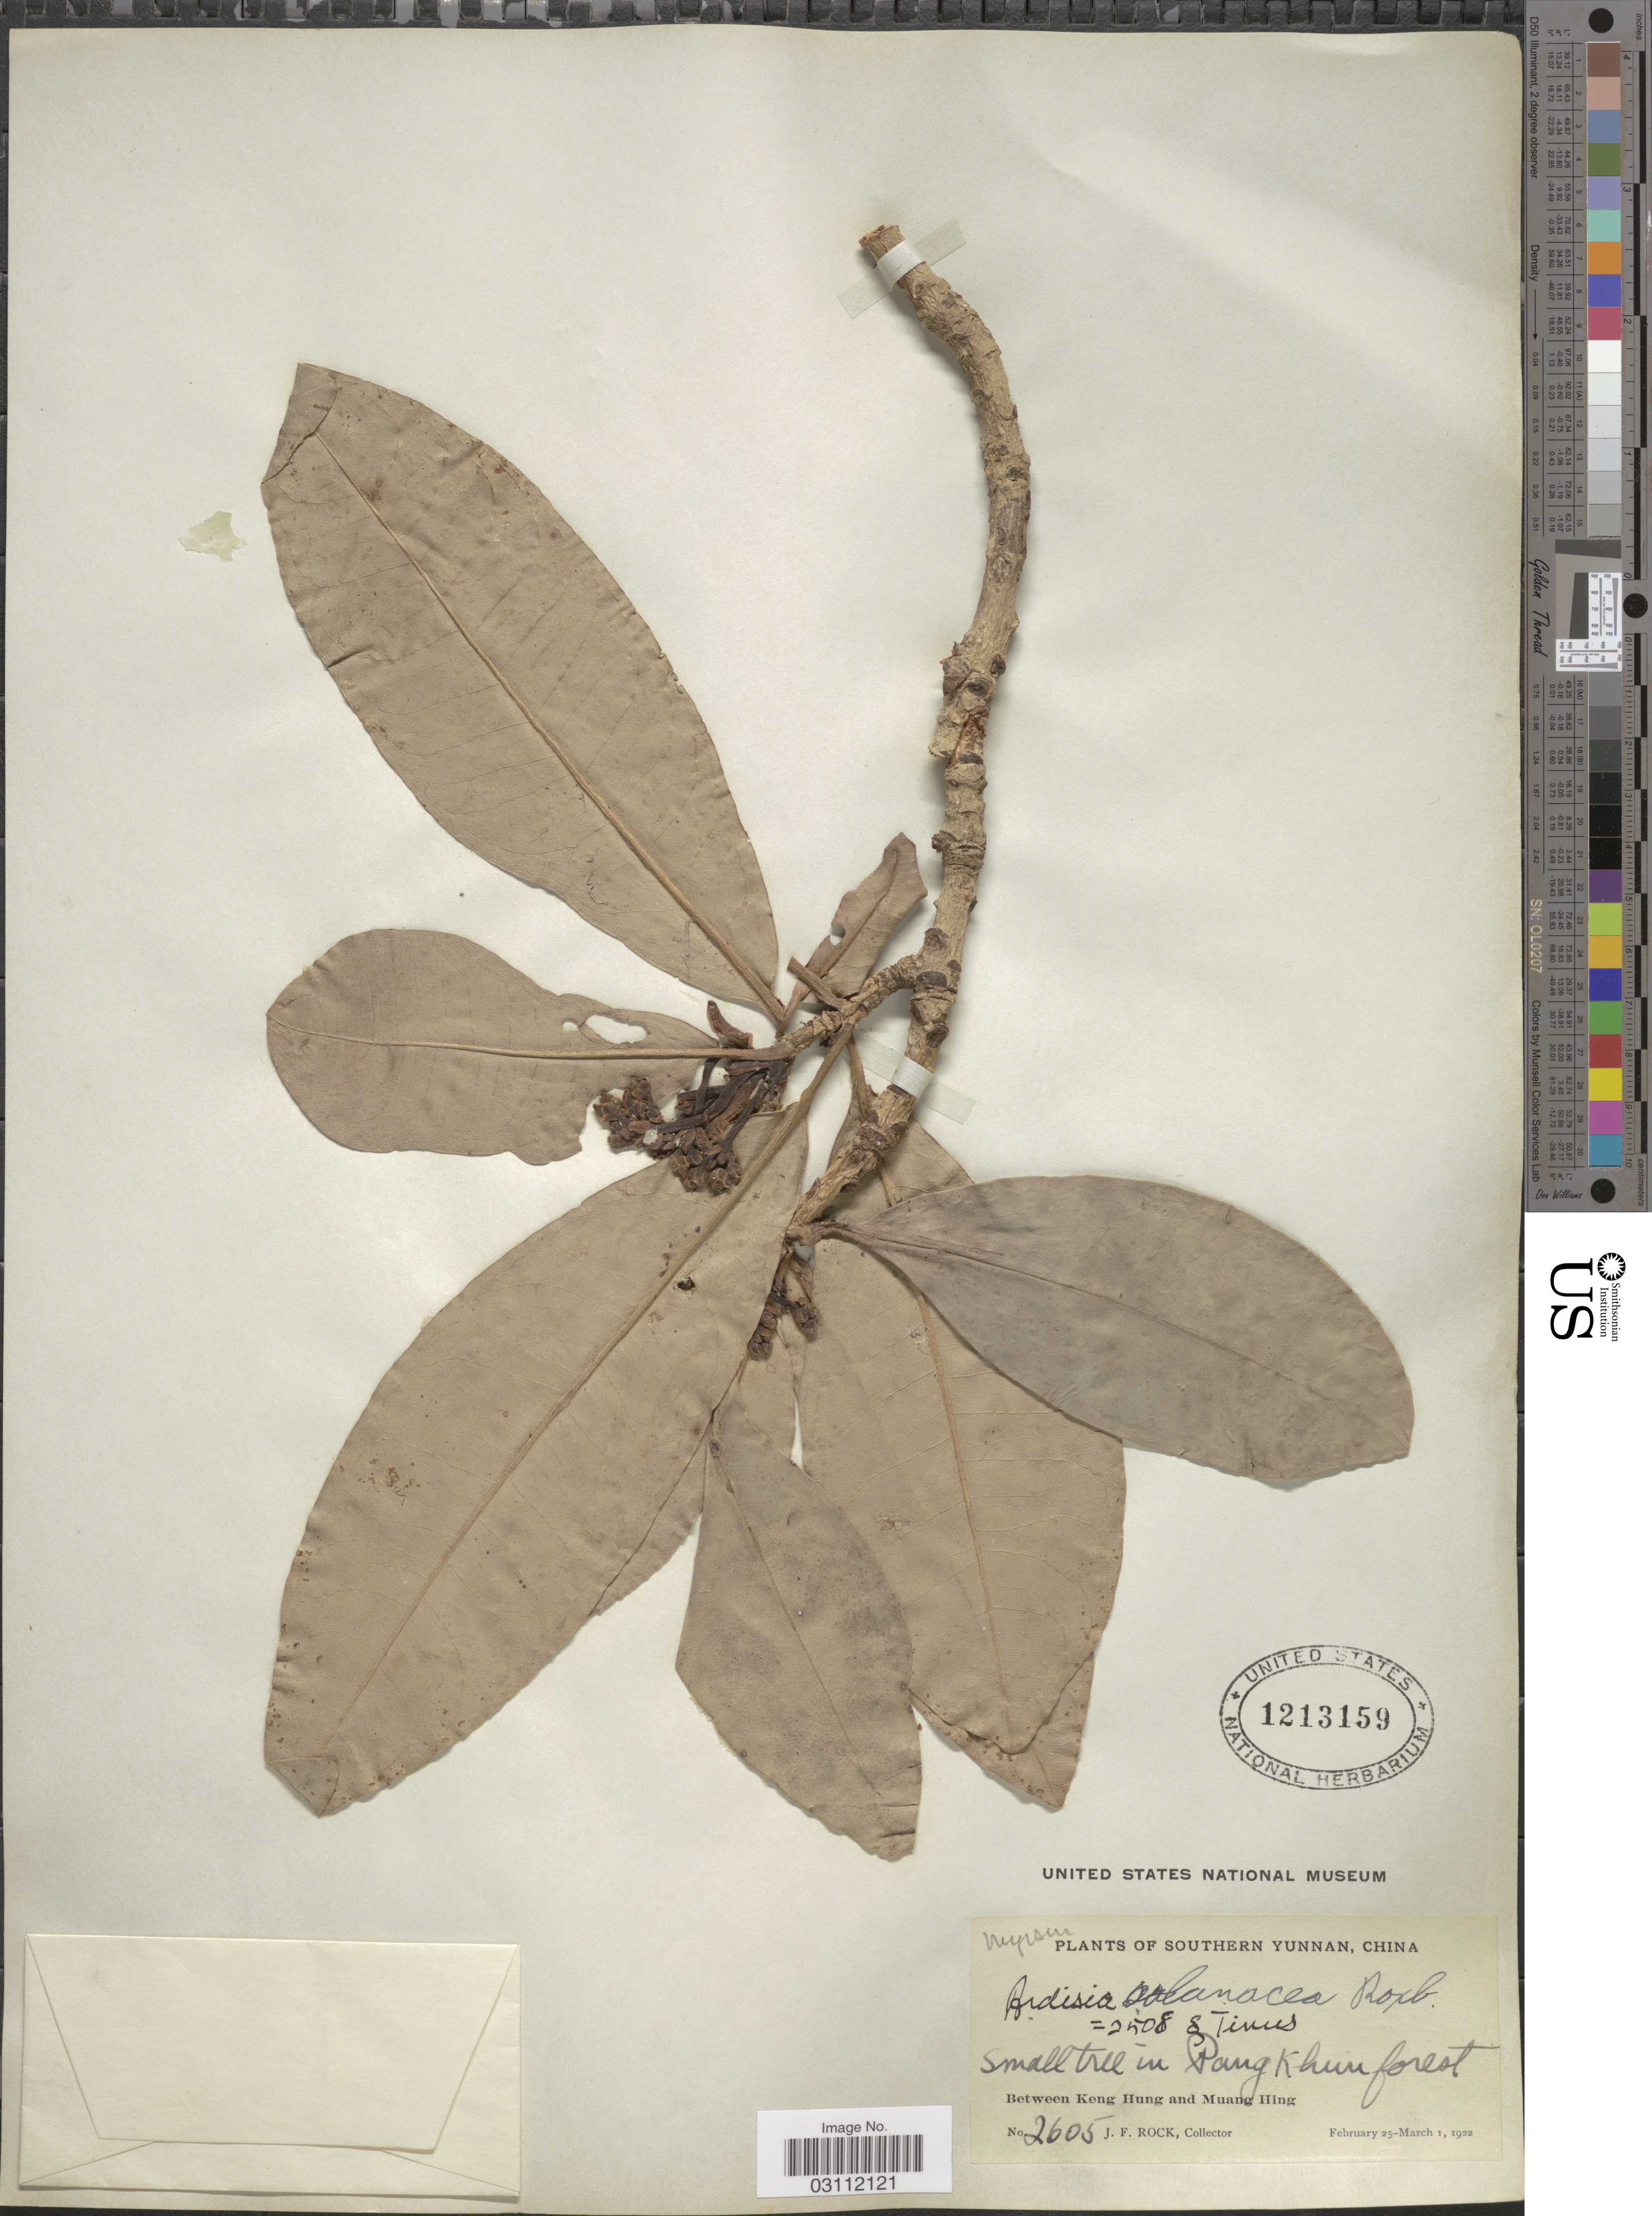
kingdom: Plantae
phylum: Tracheophyta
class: Magnoliopsida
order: Ericales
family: Primulaceae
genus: Ardisia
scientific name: Ardisia solanacea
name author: Roxb.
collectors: J. Rock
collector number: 2605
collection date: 1922-02-25/1922-03-01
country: China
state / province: Yunnan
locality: Southern Yunnan, China, Between Keng Hung and Muang Hing, Pang Khun forest.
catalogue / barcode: US 1213159